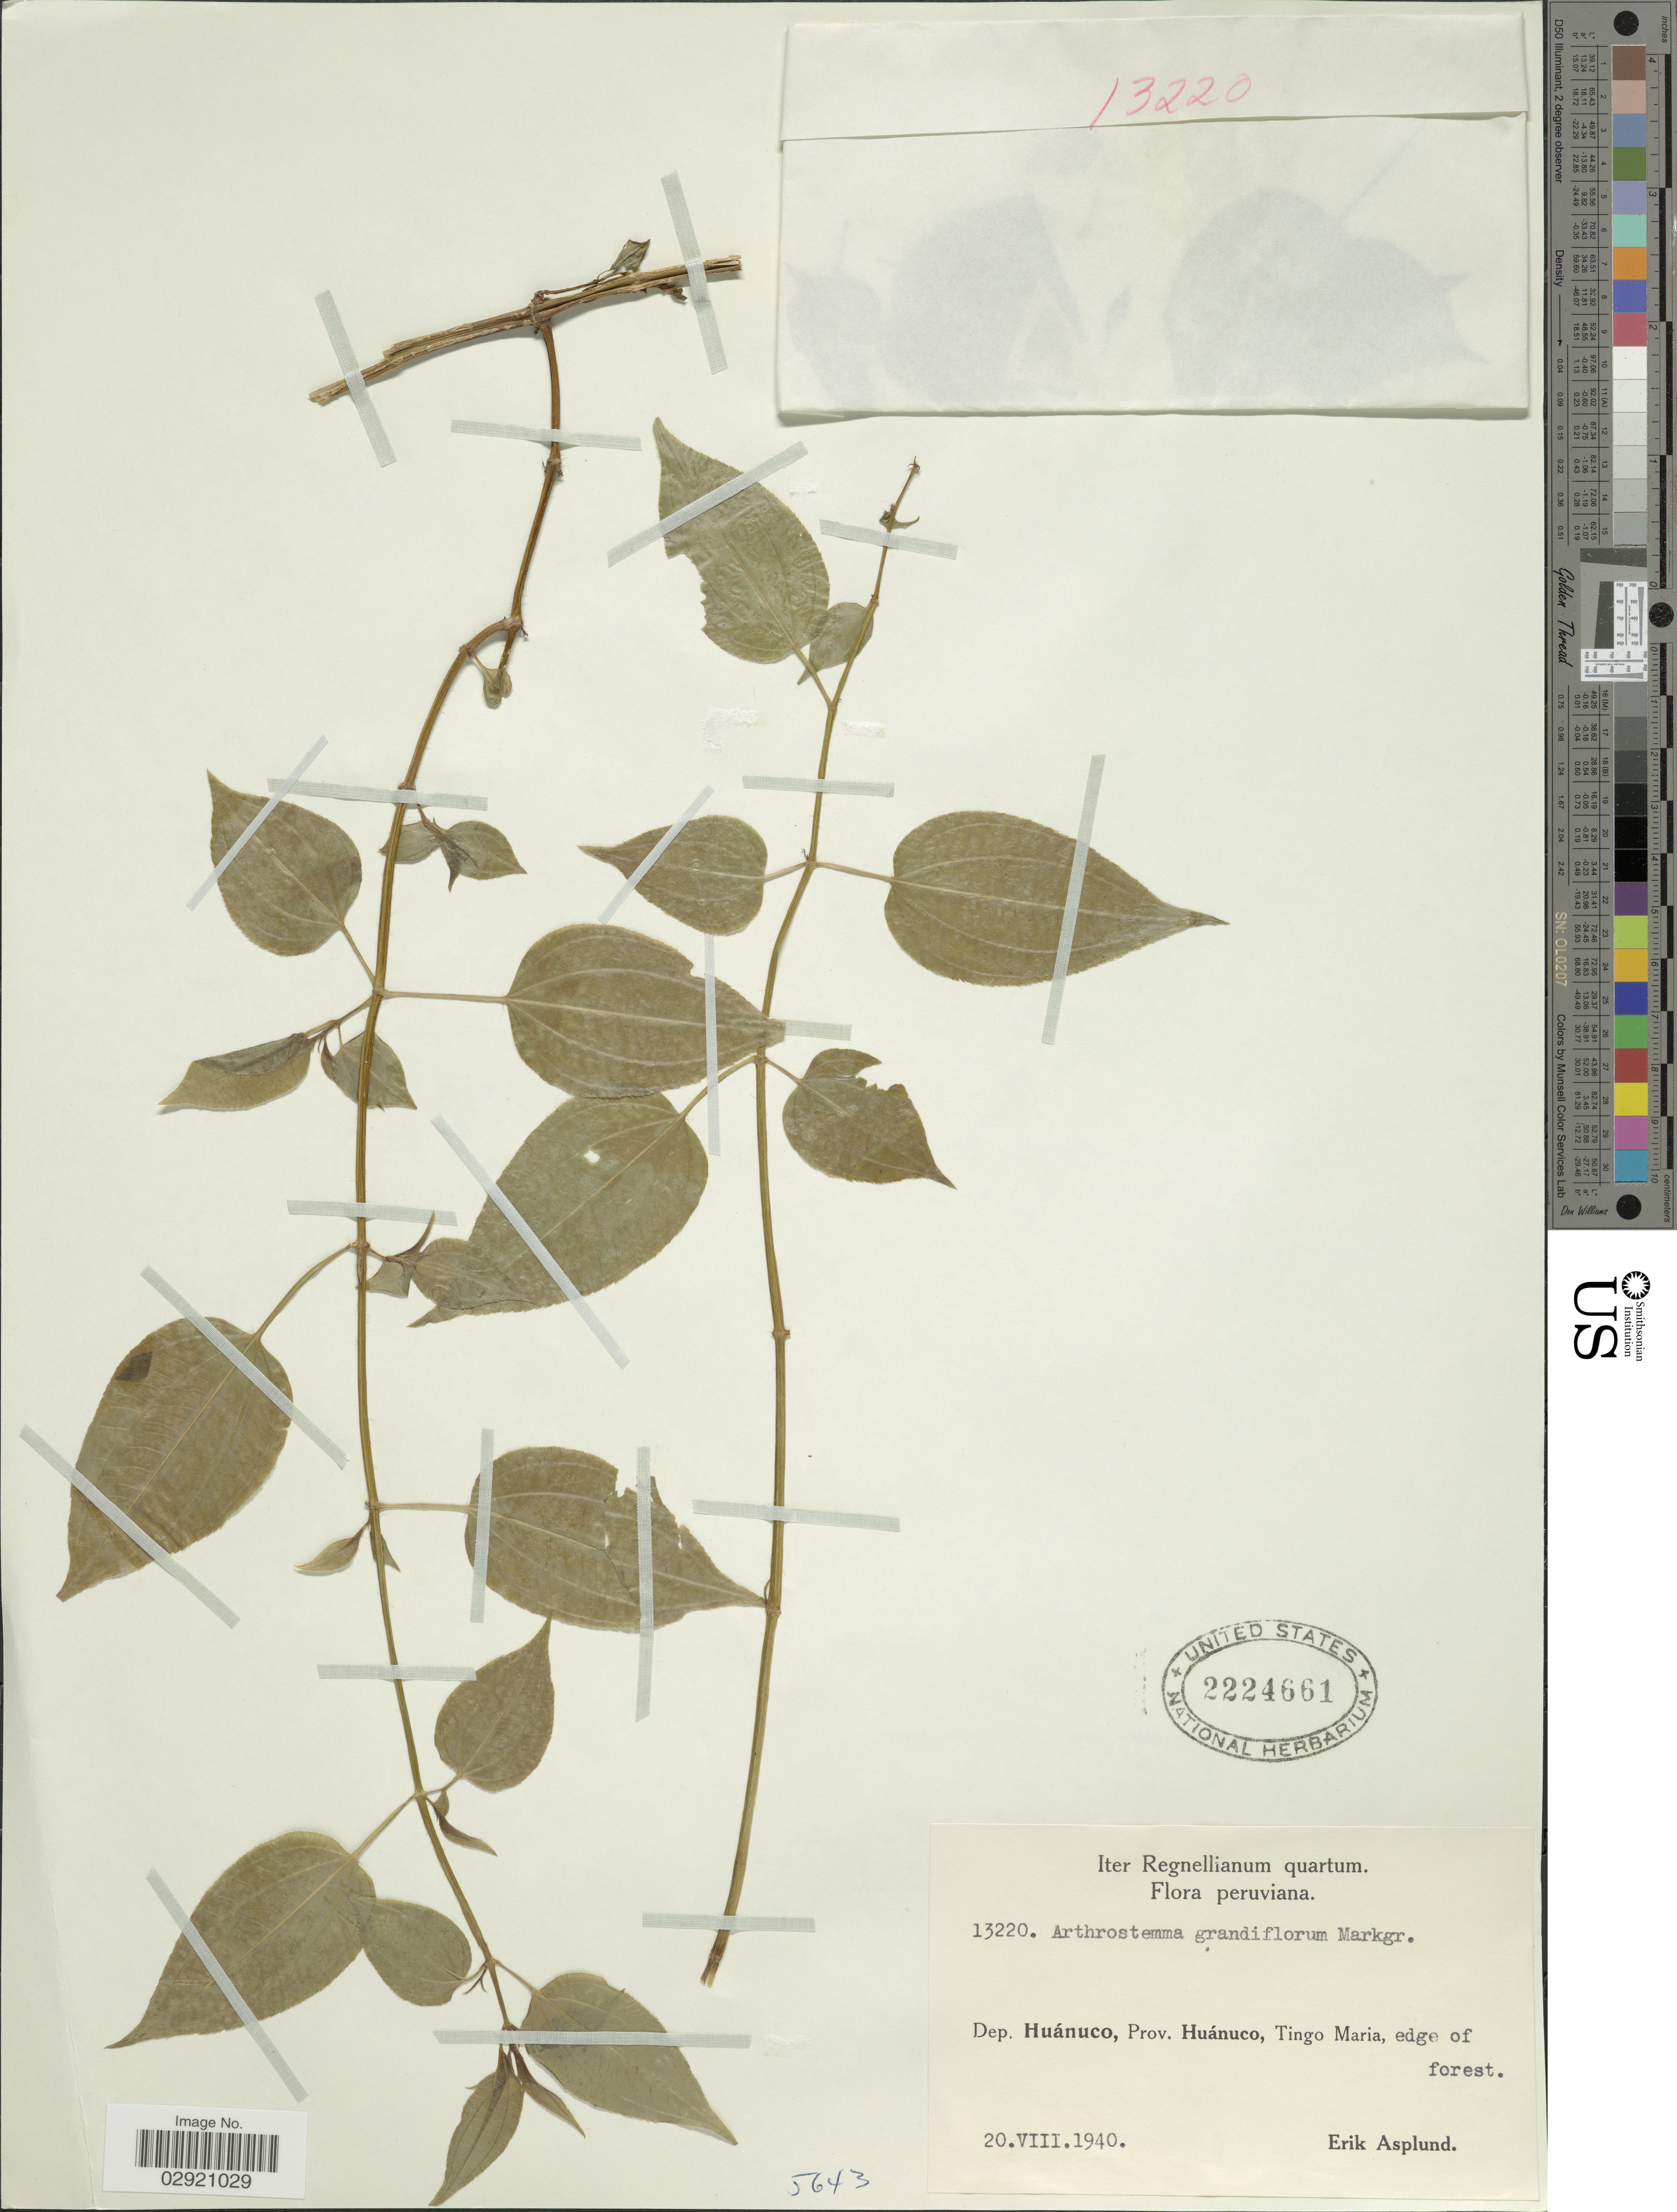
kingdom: Plantae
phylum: Tracheophyta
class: Magnoliopsida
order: Myrtales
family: Melastomataceae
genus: Arthrostemma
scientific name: Arthrostemma ciliatum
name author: Pav. ex D. Don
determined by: Strong, Mark T., (BOT), Smithsonian Institution - National Museum of Natural History (UNITED STATES)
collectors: E. Asplund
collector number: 13220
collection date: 1940-08-20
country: Peru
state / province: Huánuco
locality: Dep. Huánuco. Tingo Maria, edge of forest.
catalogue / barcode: US 2224661